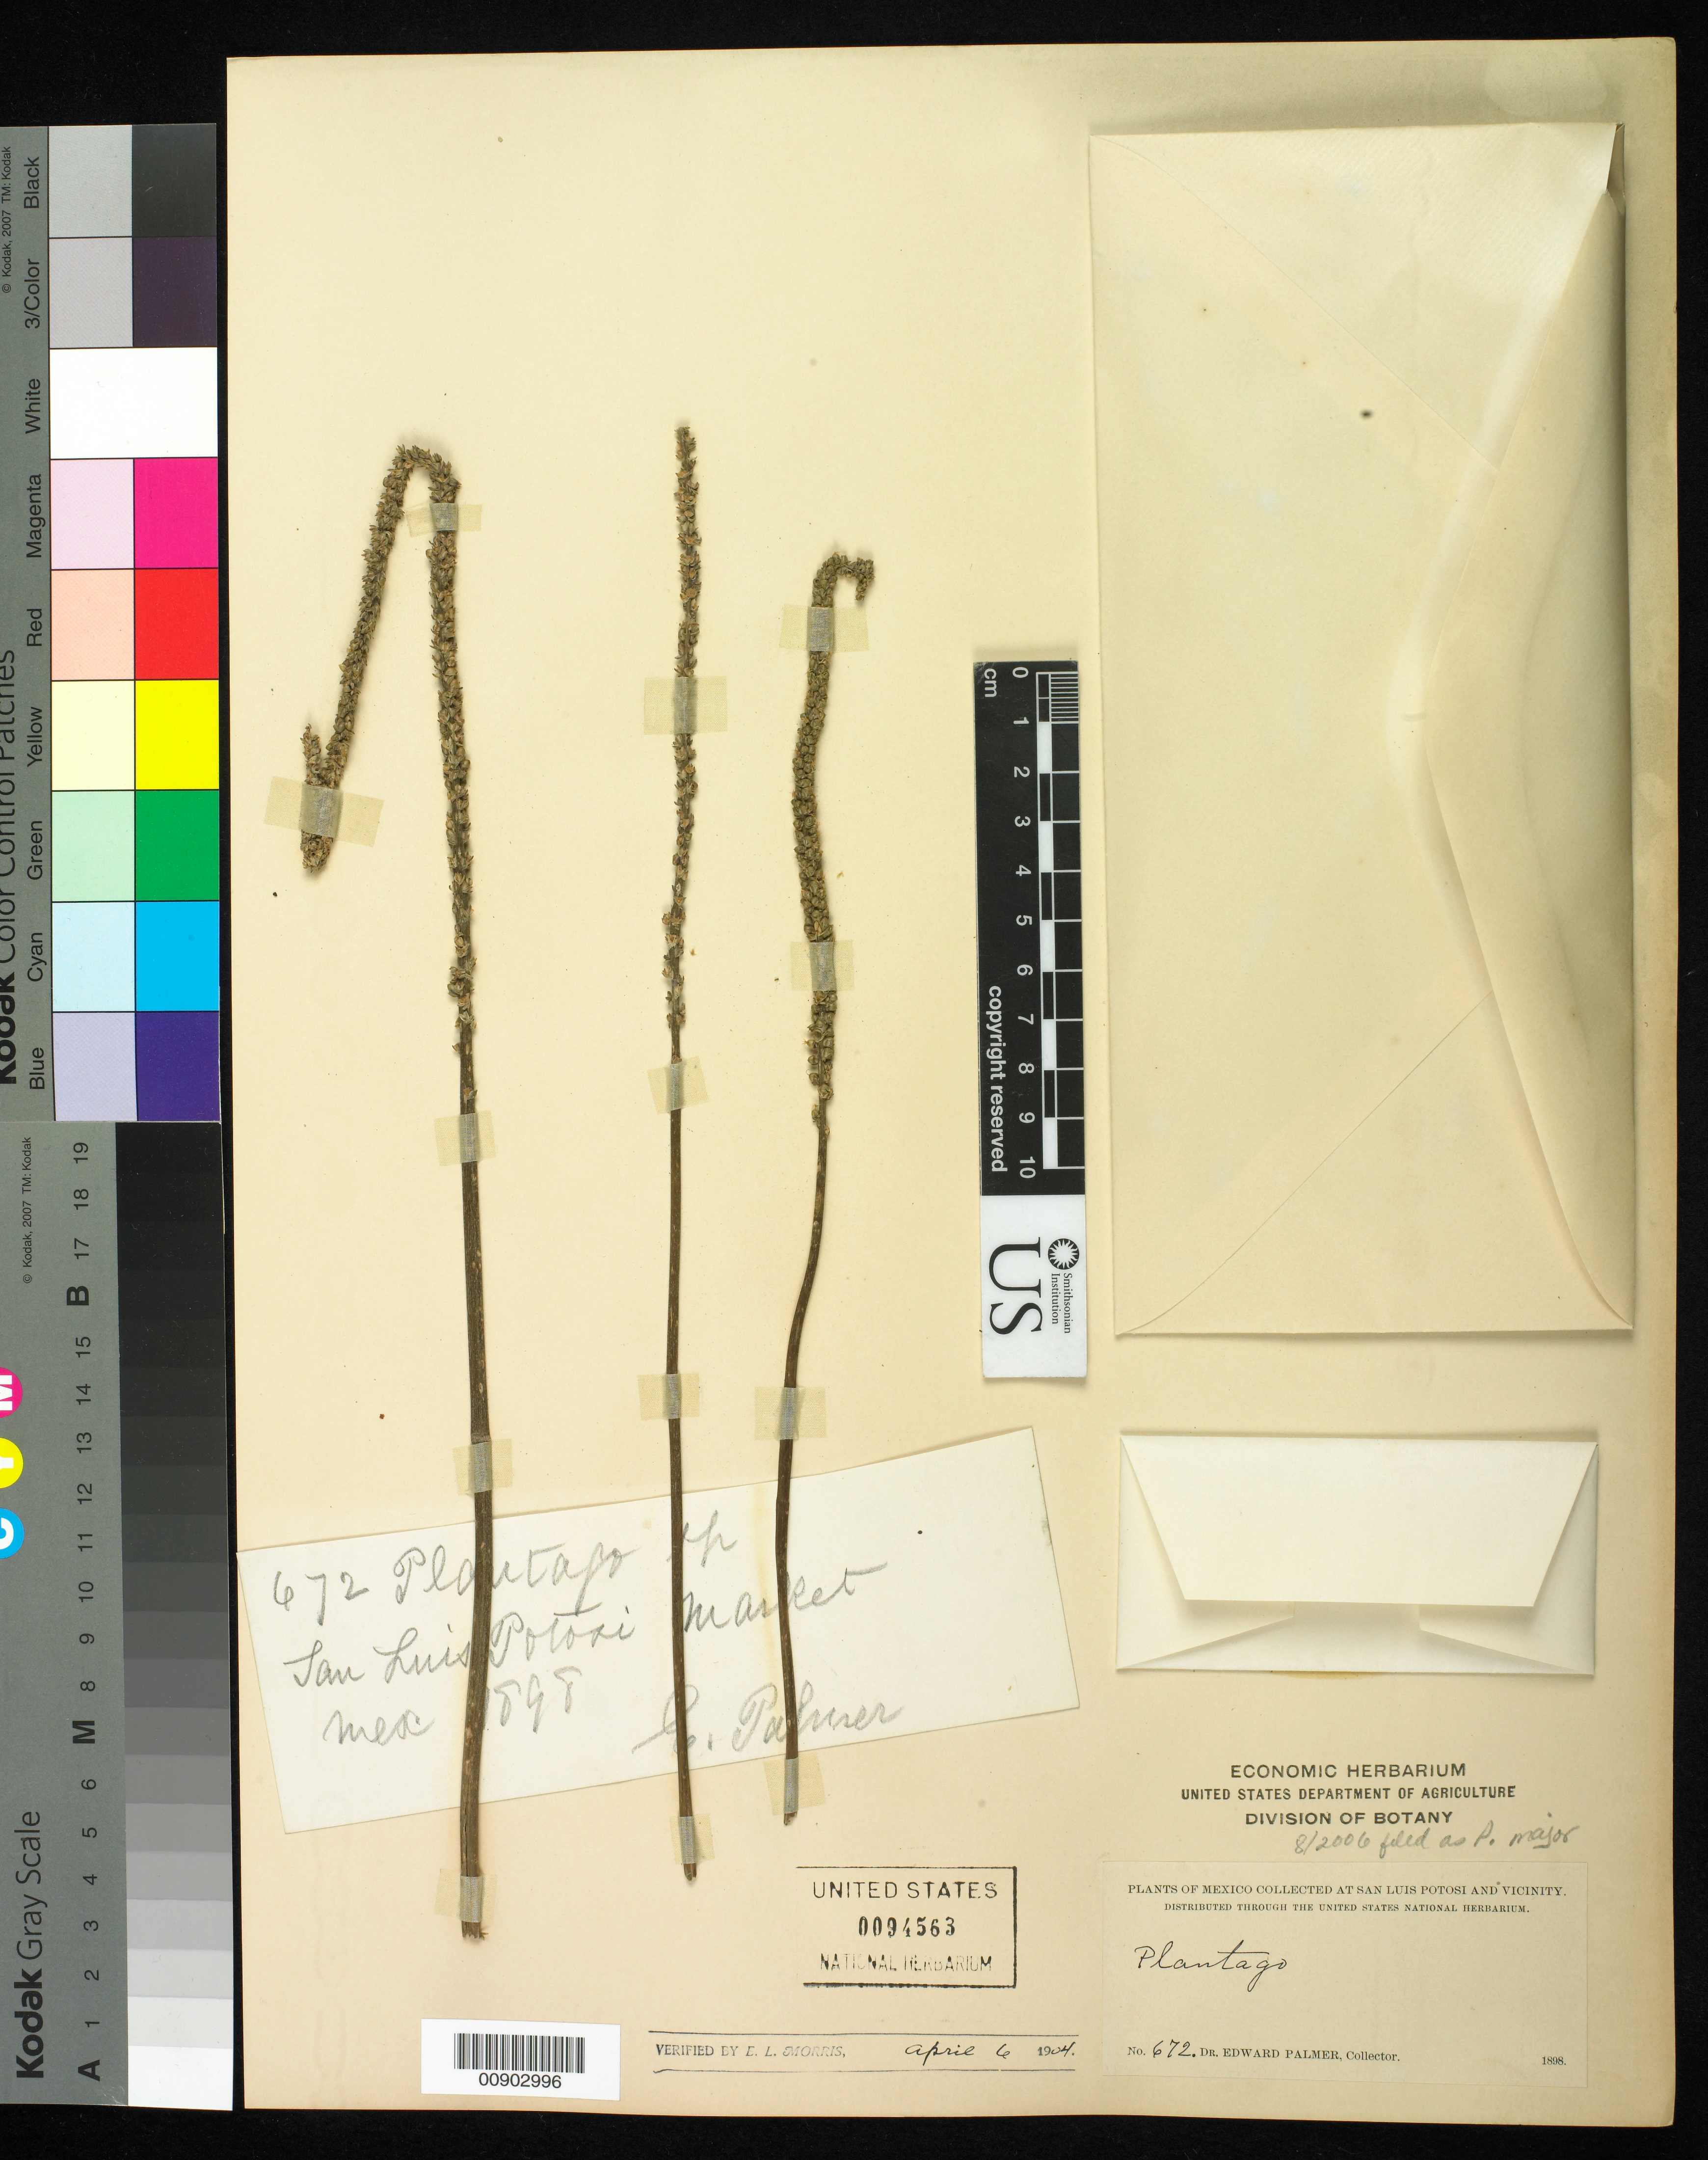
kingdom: Plantae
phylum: Tracheophyta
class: Magnoliopsida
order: Lamiales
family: Plantaginaceae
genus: Plantago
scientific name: Plantago major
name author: L.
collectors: E. Palmer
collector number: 672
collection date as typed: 1898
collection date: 1898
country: Mexico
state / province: San Luis Potosí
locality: San Luis Potosí. Market.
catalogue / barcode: US 94563